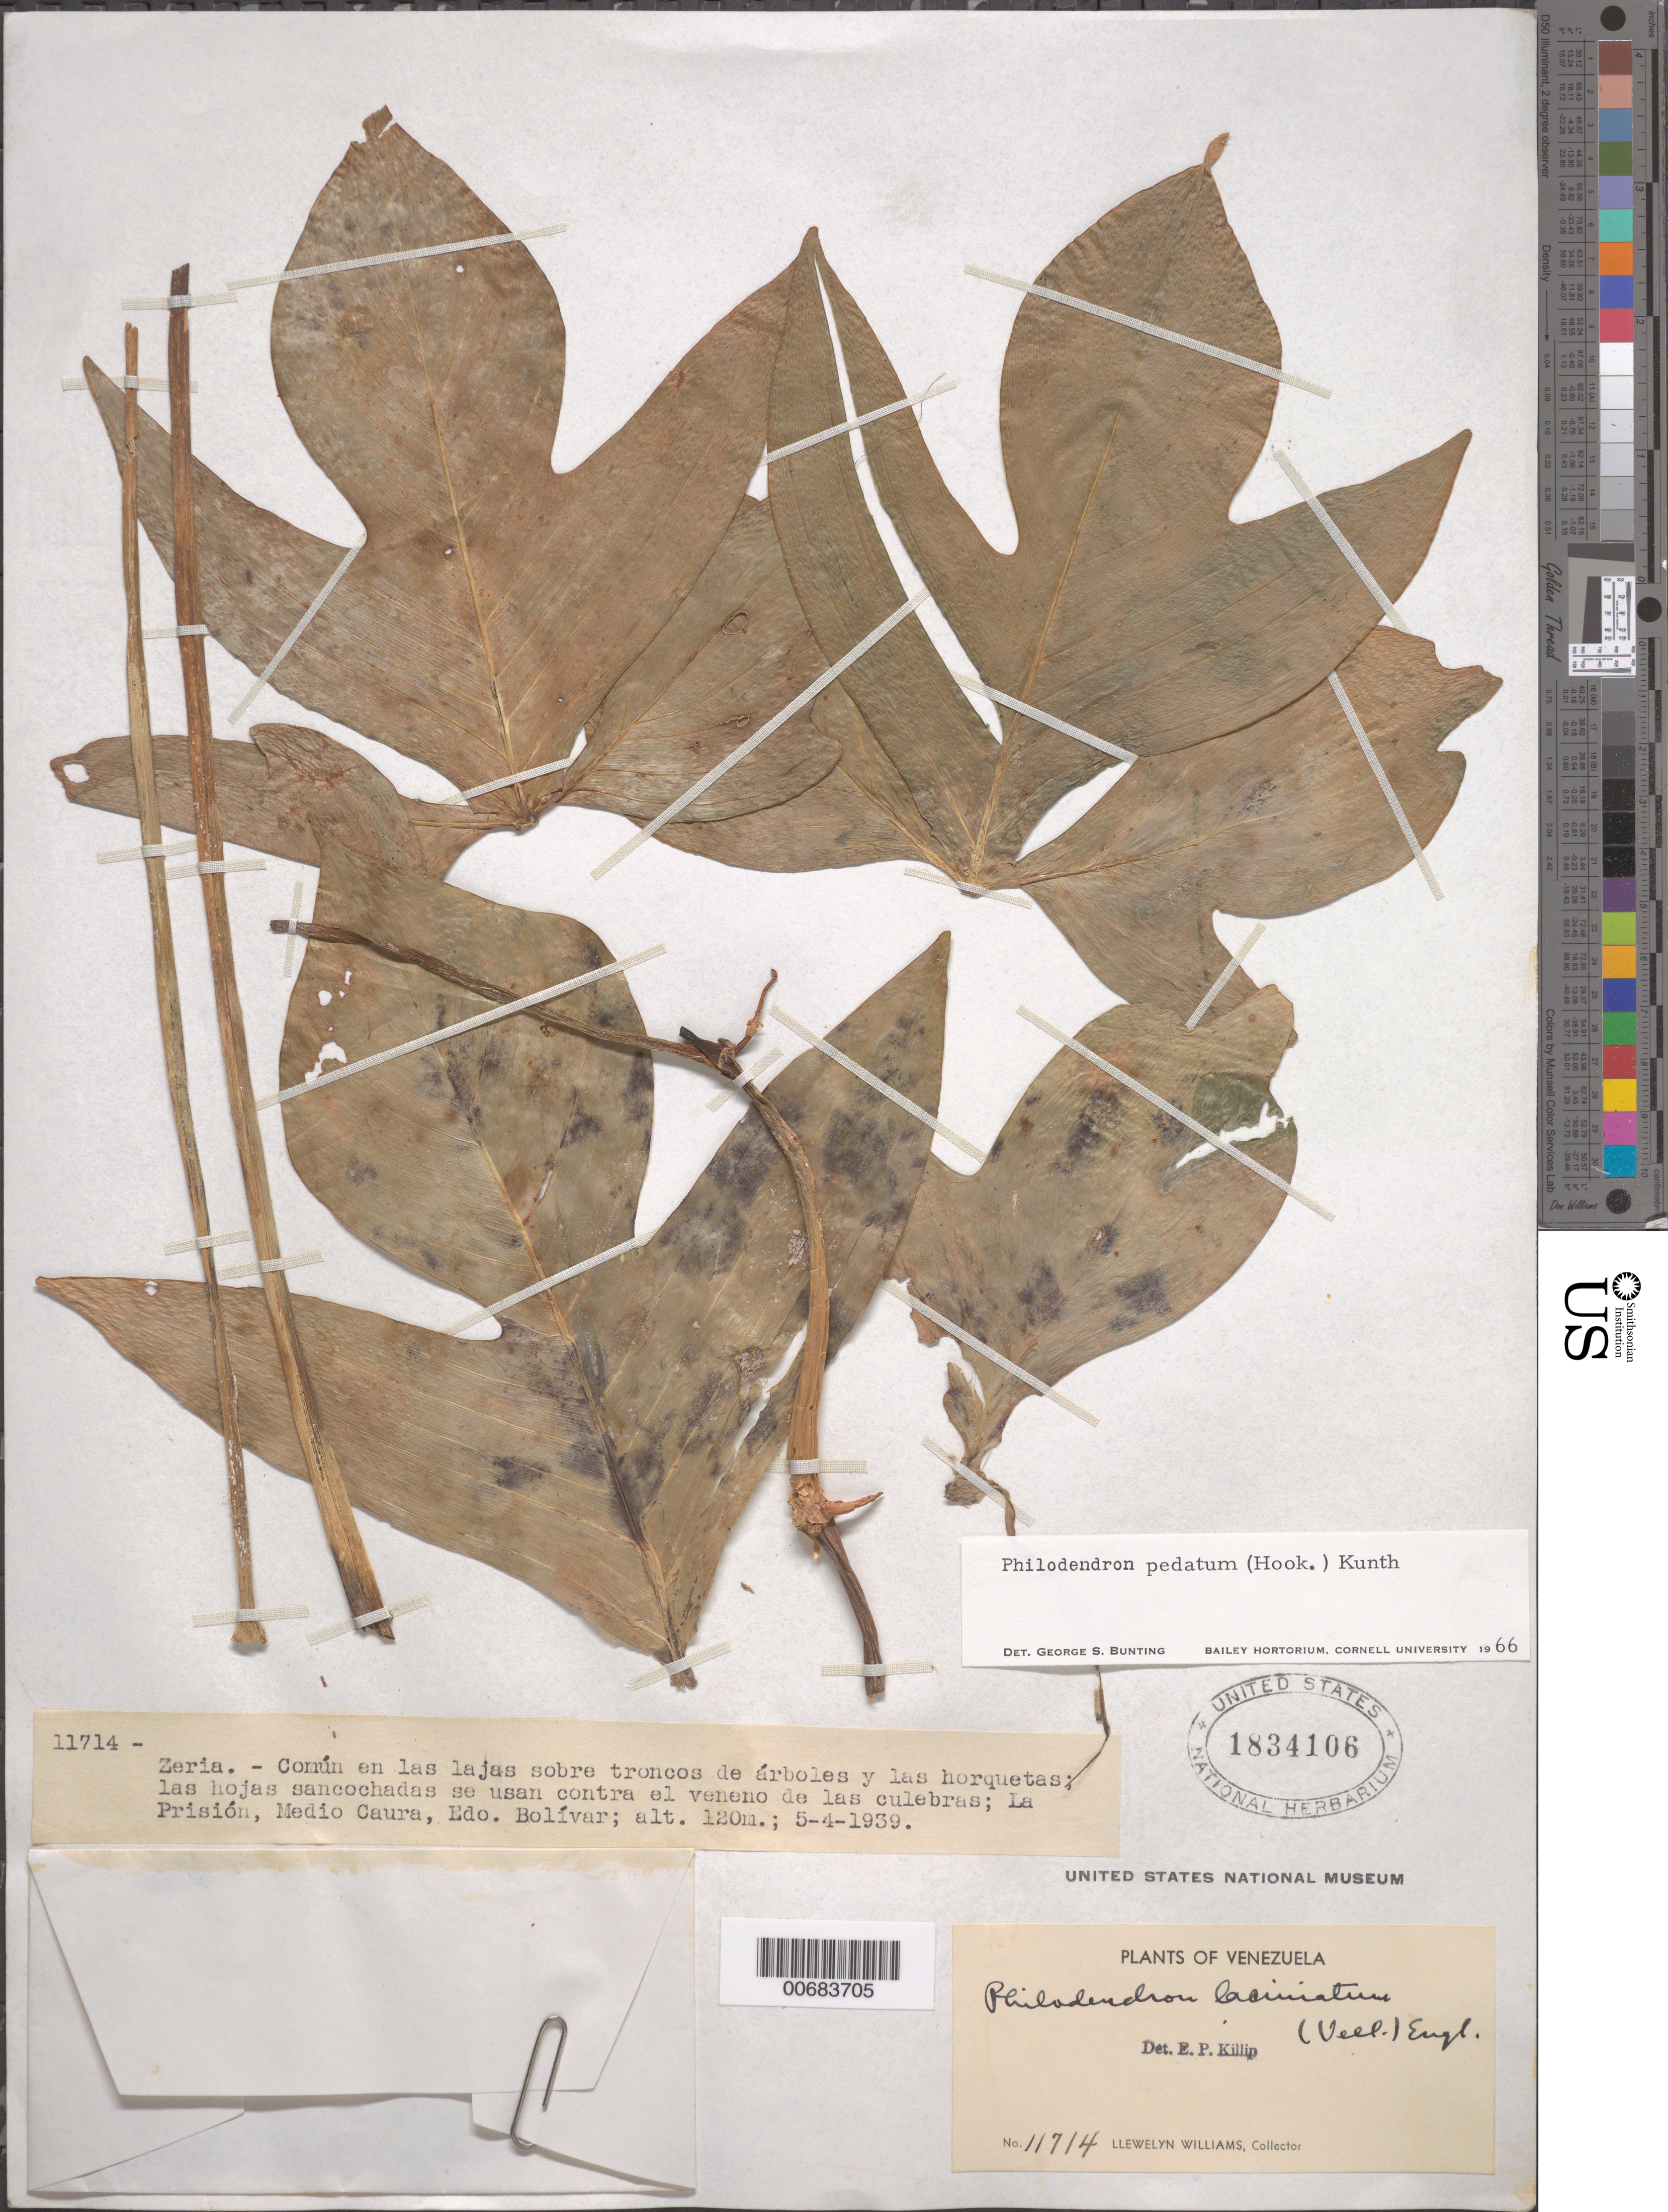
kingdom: Plantae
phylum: Tracheophyta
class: Liliopsida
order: Alismatales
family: Araceae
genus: Philodendron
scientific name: Philodendron pedatum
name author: (Hook.) Kunth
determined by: Bunting, G. S.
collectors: Ll. Williams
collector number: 11714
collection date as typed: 5-Apr-39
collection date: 1939-04-05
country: Venezuela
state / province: Bolívar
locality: La Prisión, Medio Caura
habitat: Las hojas sancochadas se usan contra el veneno de las culebras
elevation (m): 120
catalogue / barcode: US 1834106